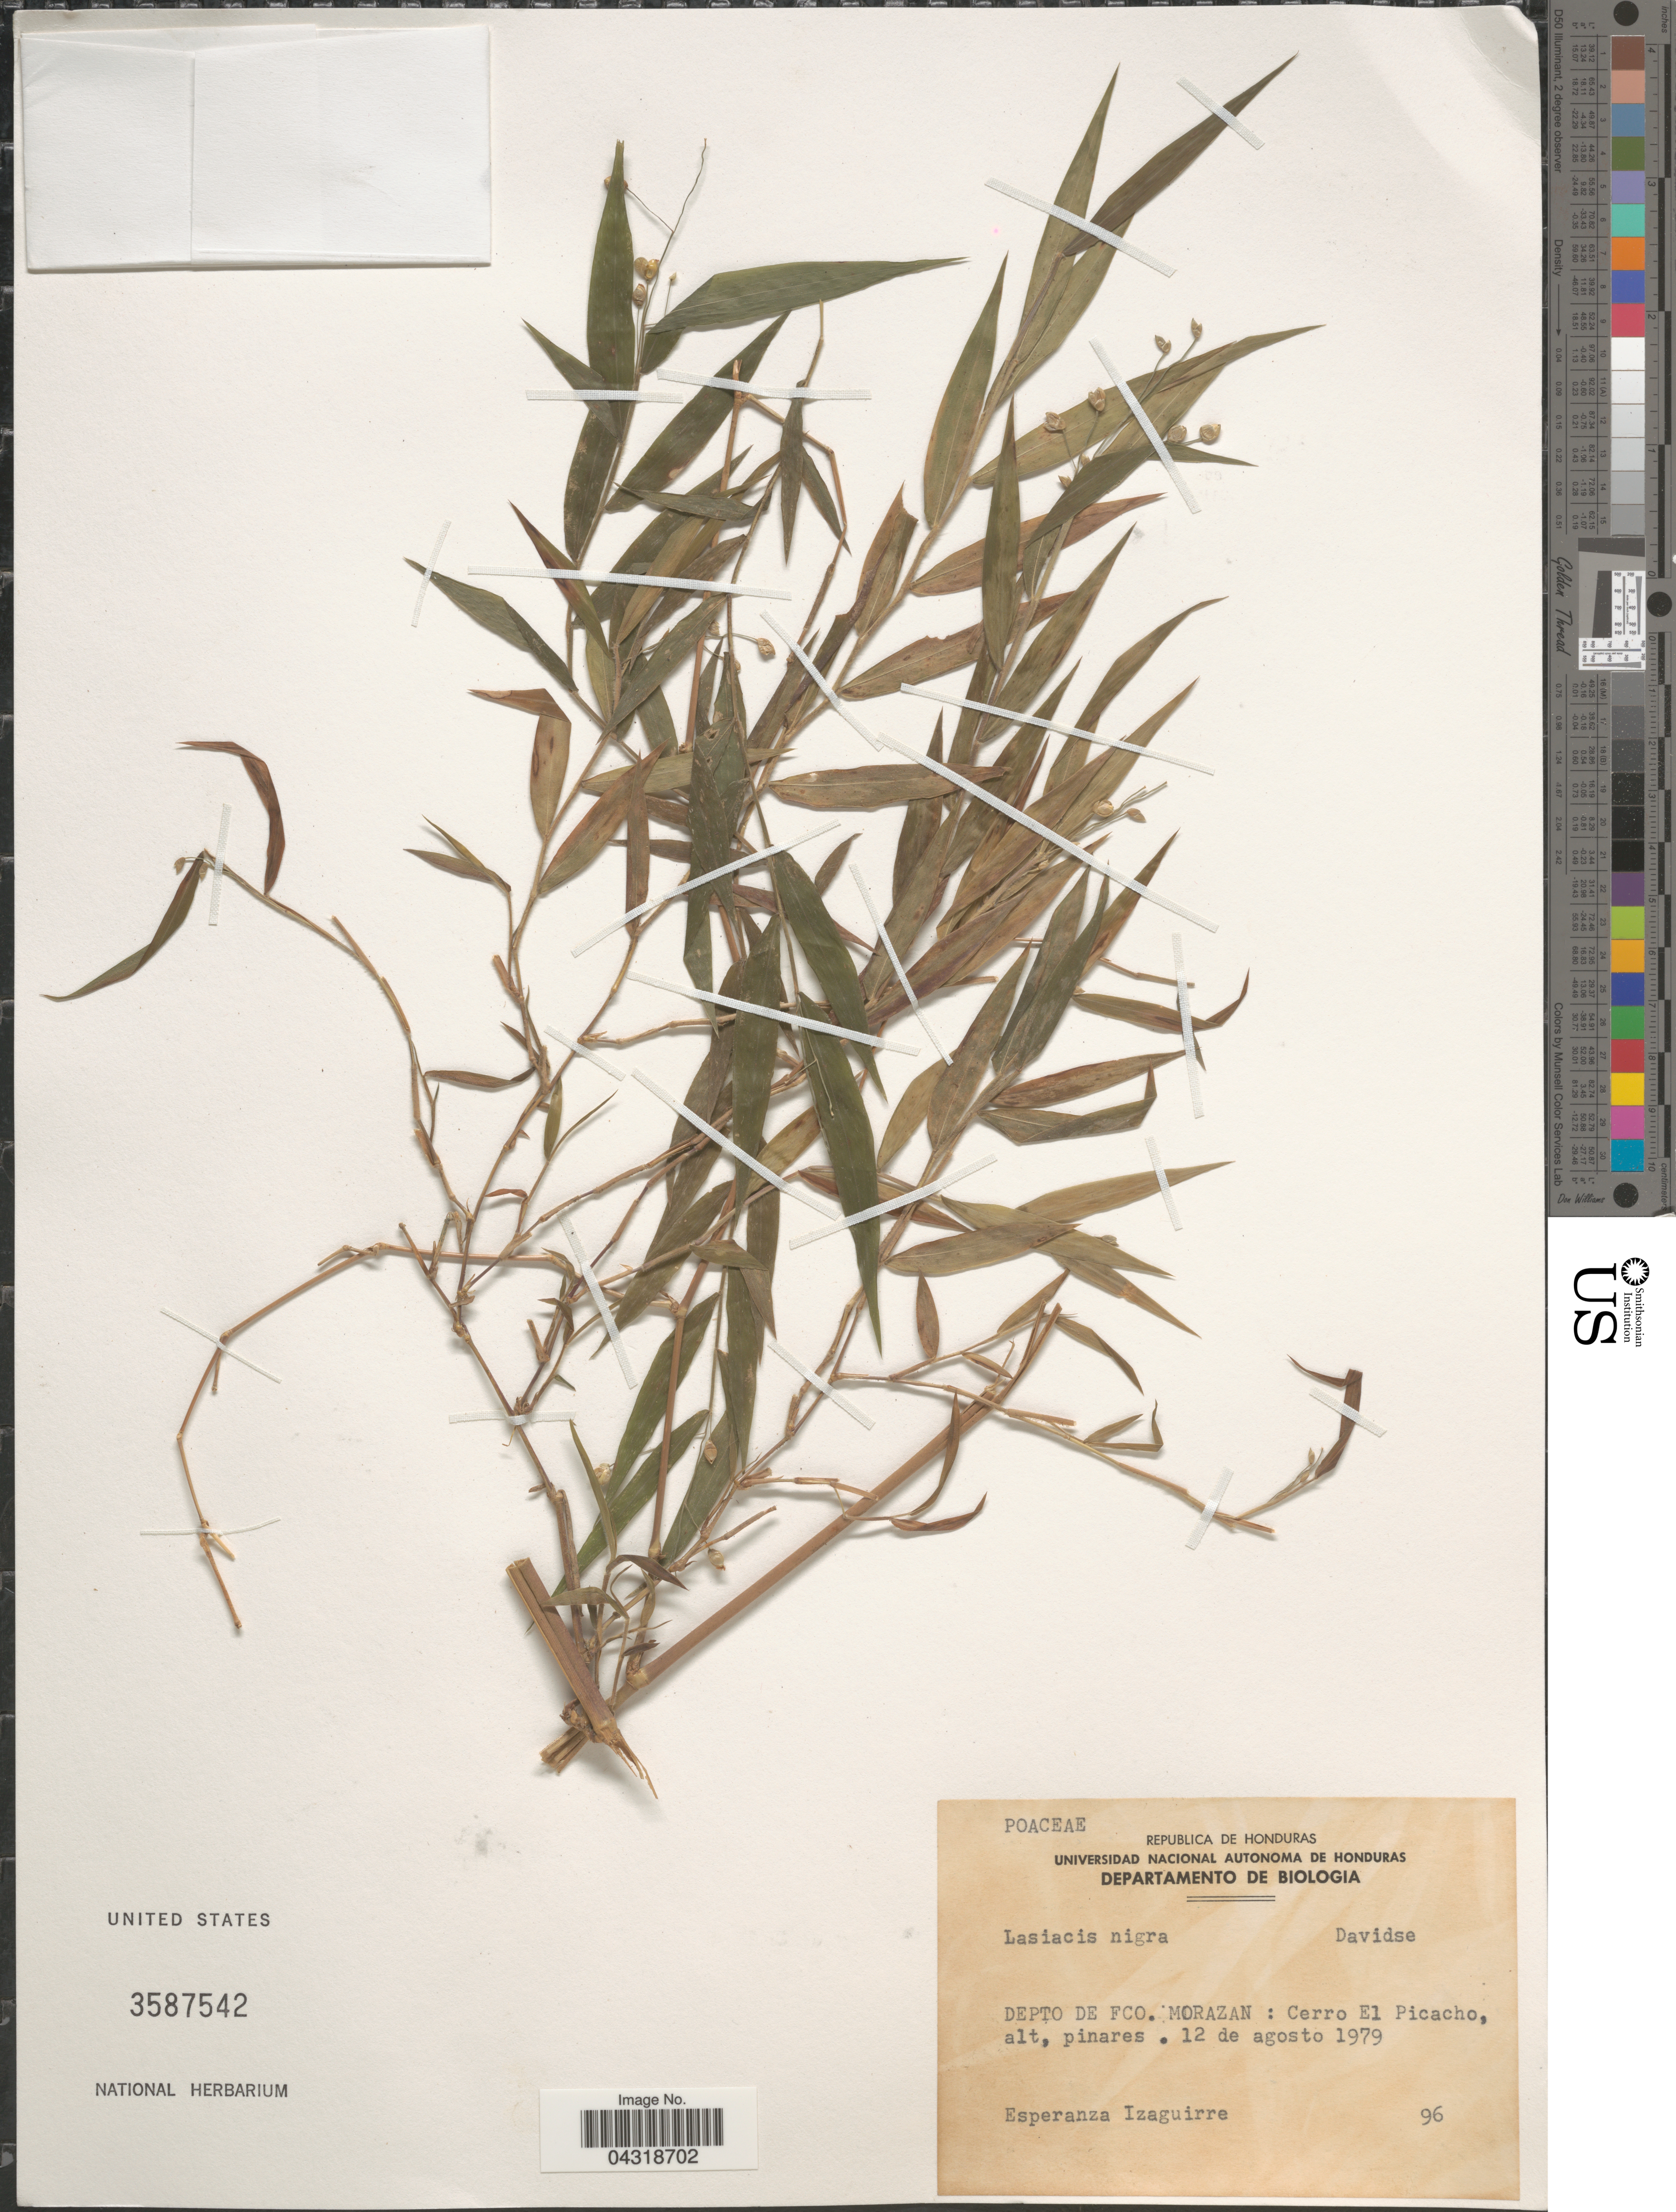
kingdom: Plantae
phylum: Tracheophyta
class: Liliopsida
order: Poales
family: Poaceae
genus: Lasiacis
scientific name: Lasiacis oaxacensis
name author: (Steud.) Hitchc.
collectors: E. Izaguirre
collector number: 96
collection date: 1979-08-12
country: Honduras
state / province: Fco. Morazán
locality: Depto. de Fco. Morazan: Cerro El Picacho.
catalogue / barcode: US 3587542